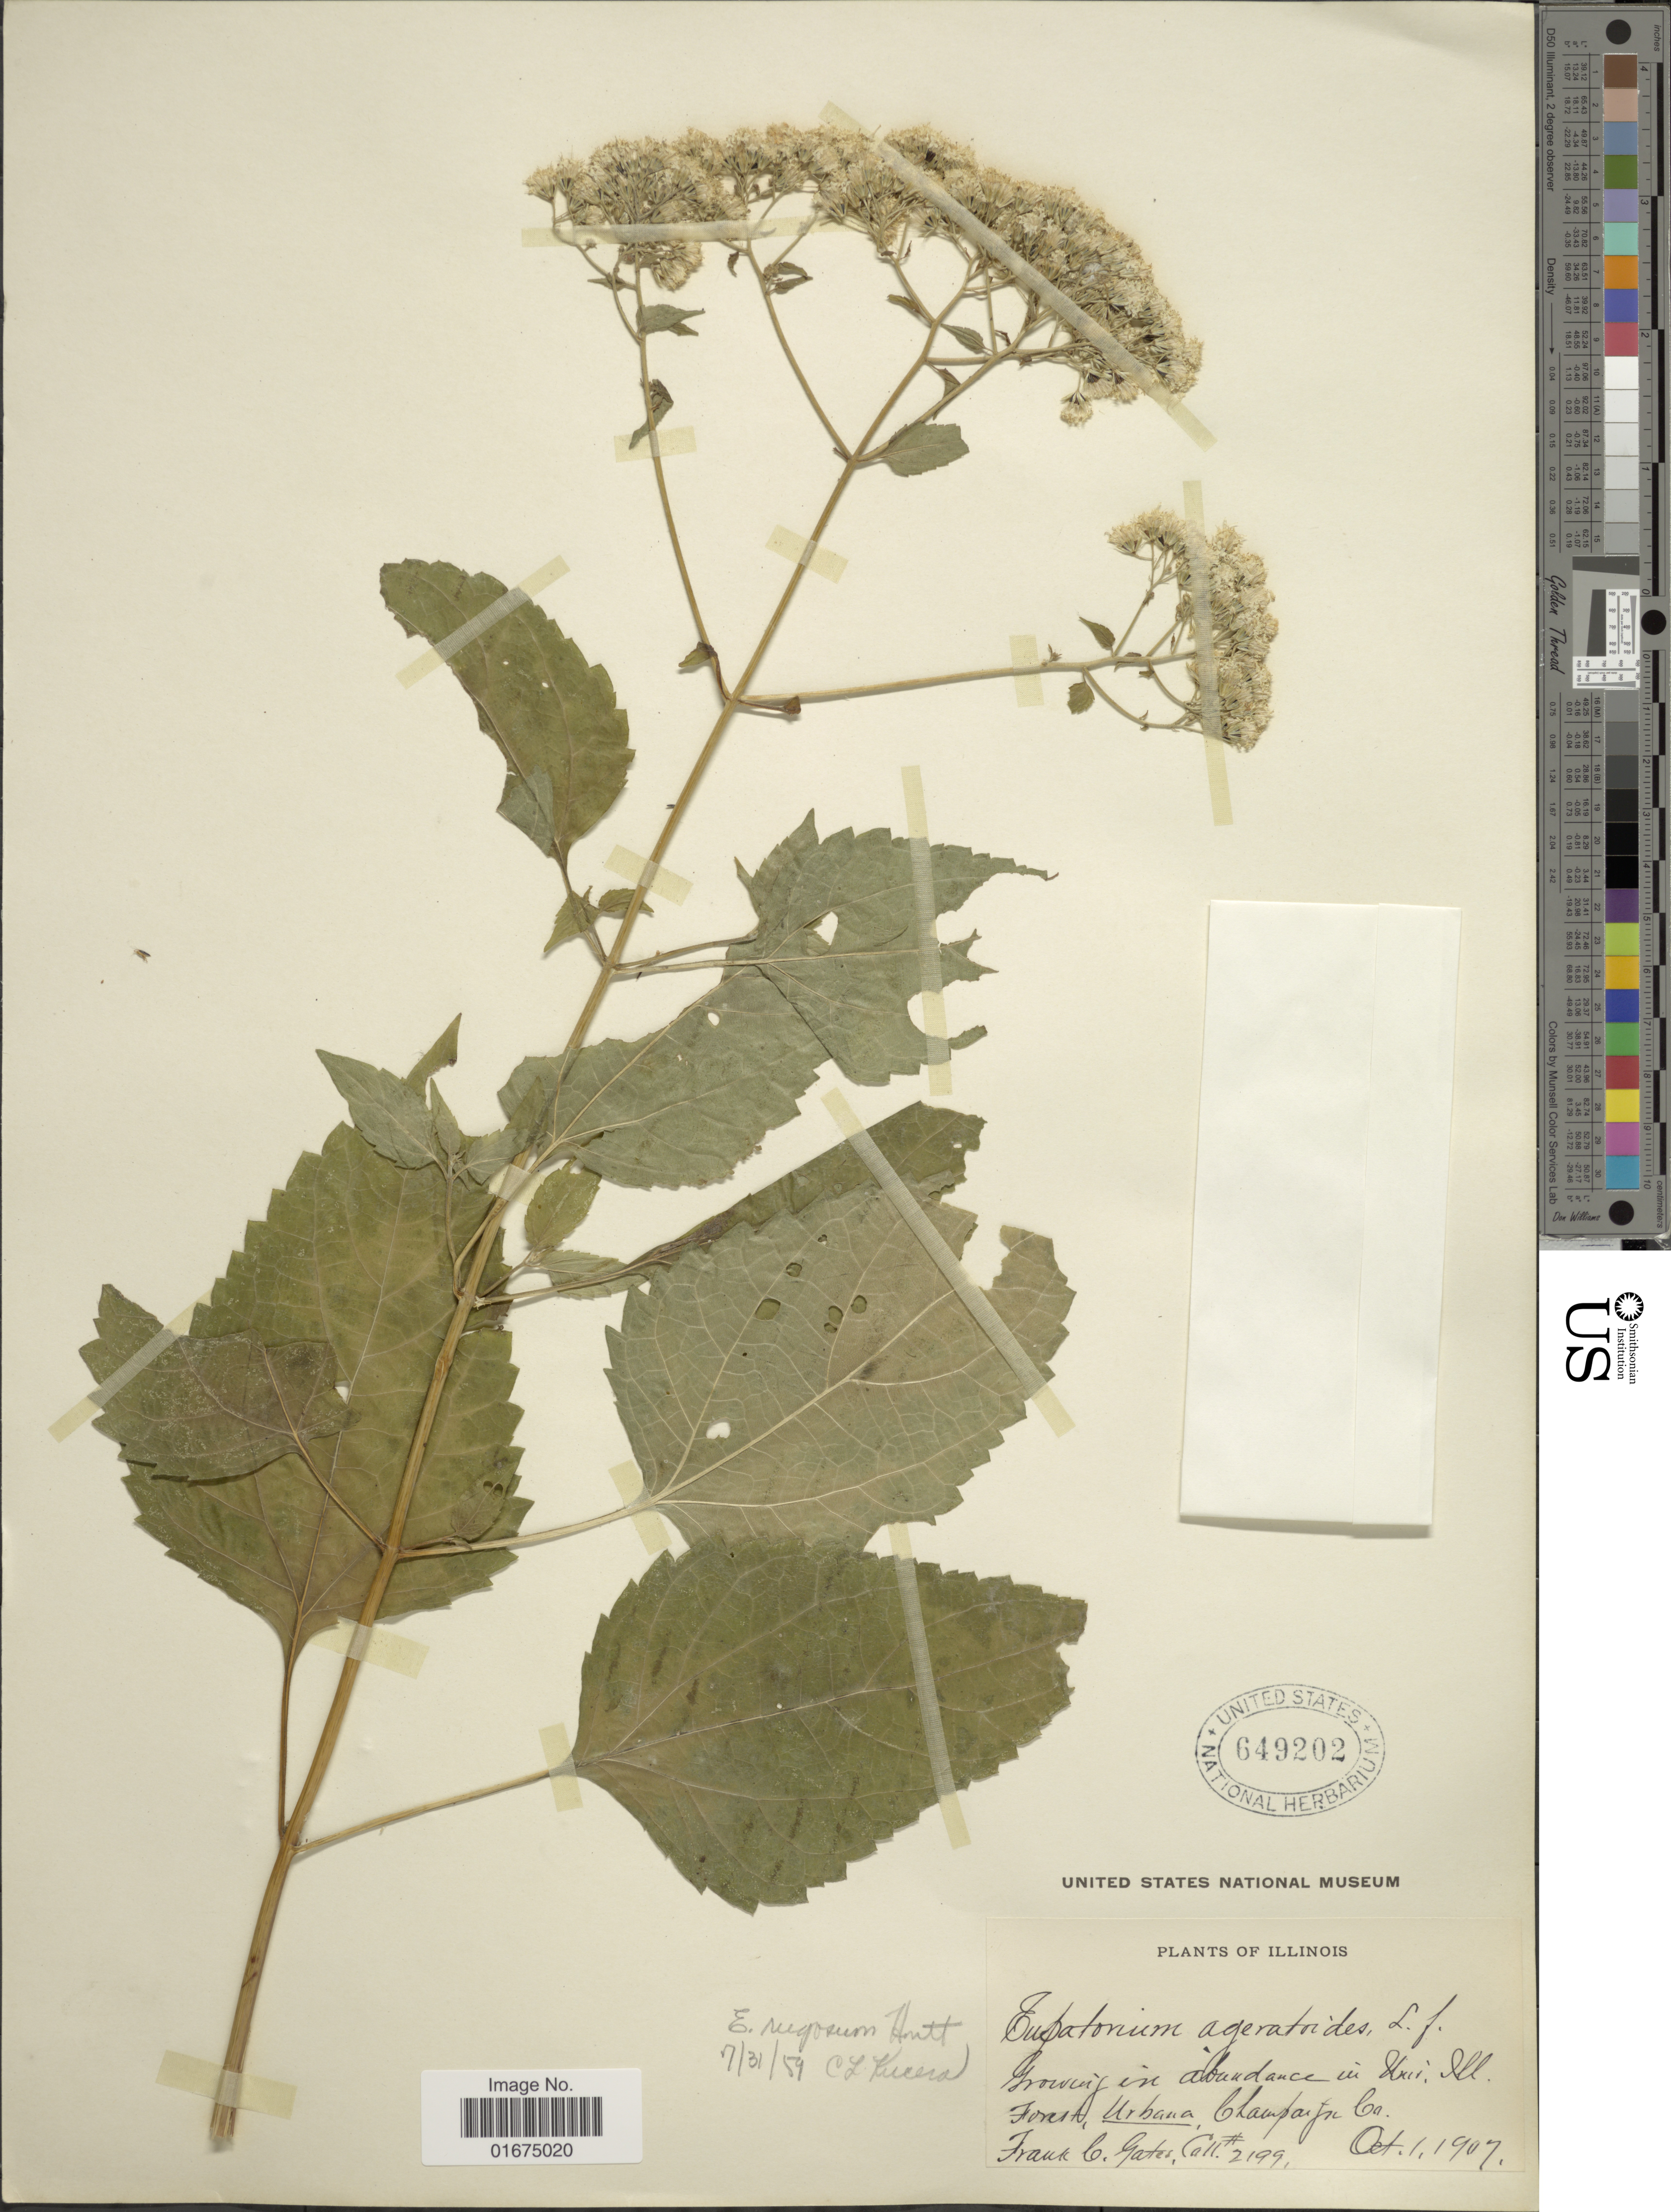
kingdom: Plantae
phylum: Tracheophyta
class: Magnoliopsida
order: Asterales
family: Asteraceae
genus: Ageratina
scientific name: Ageratina altissima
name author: (L.) R.M. King & H. Rob.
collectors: F. C. Gates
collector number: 2199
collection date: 1907-10-01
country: United States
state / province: Illinois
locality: Growing in abundance in Univ. Ill. Forest, Urbana, Champaign Co.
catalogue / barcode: US 649202